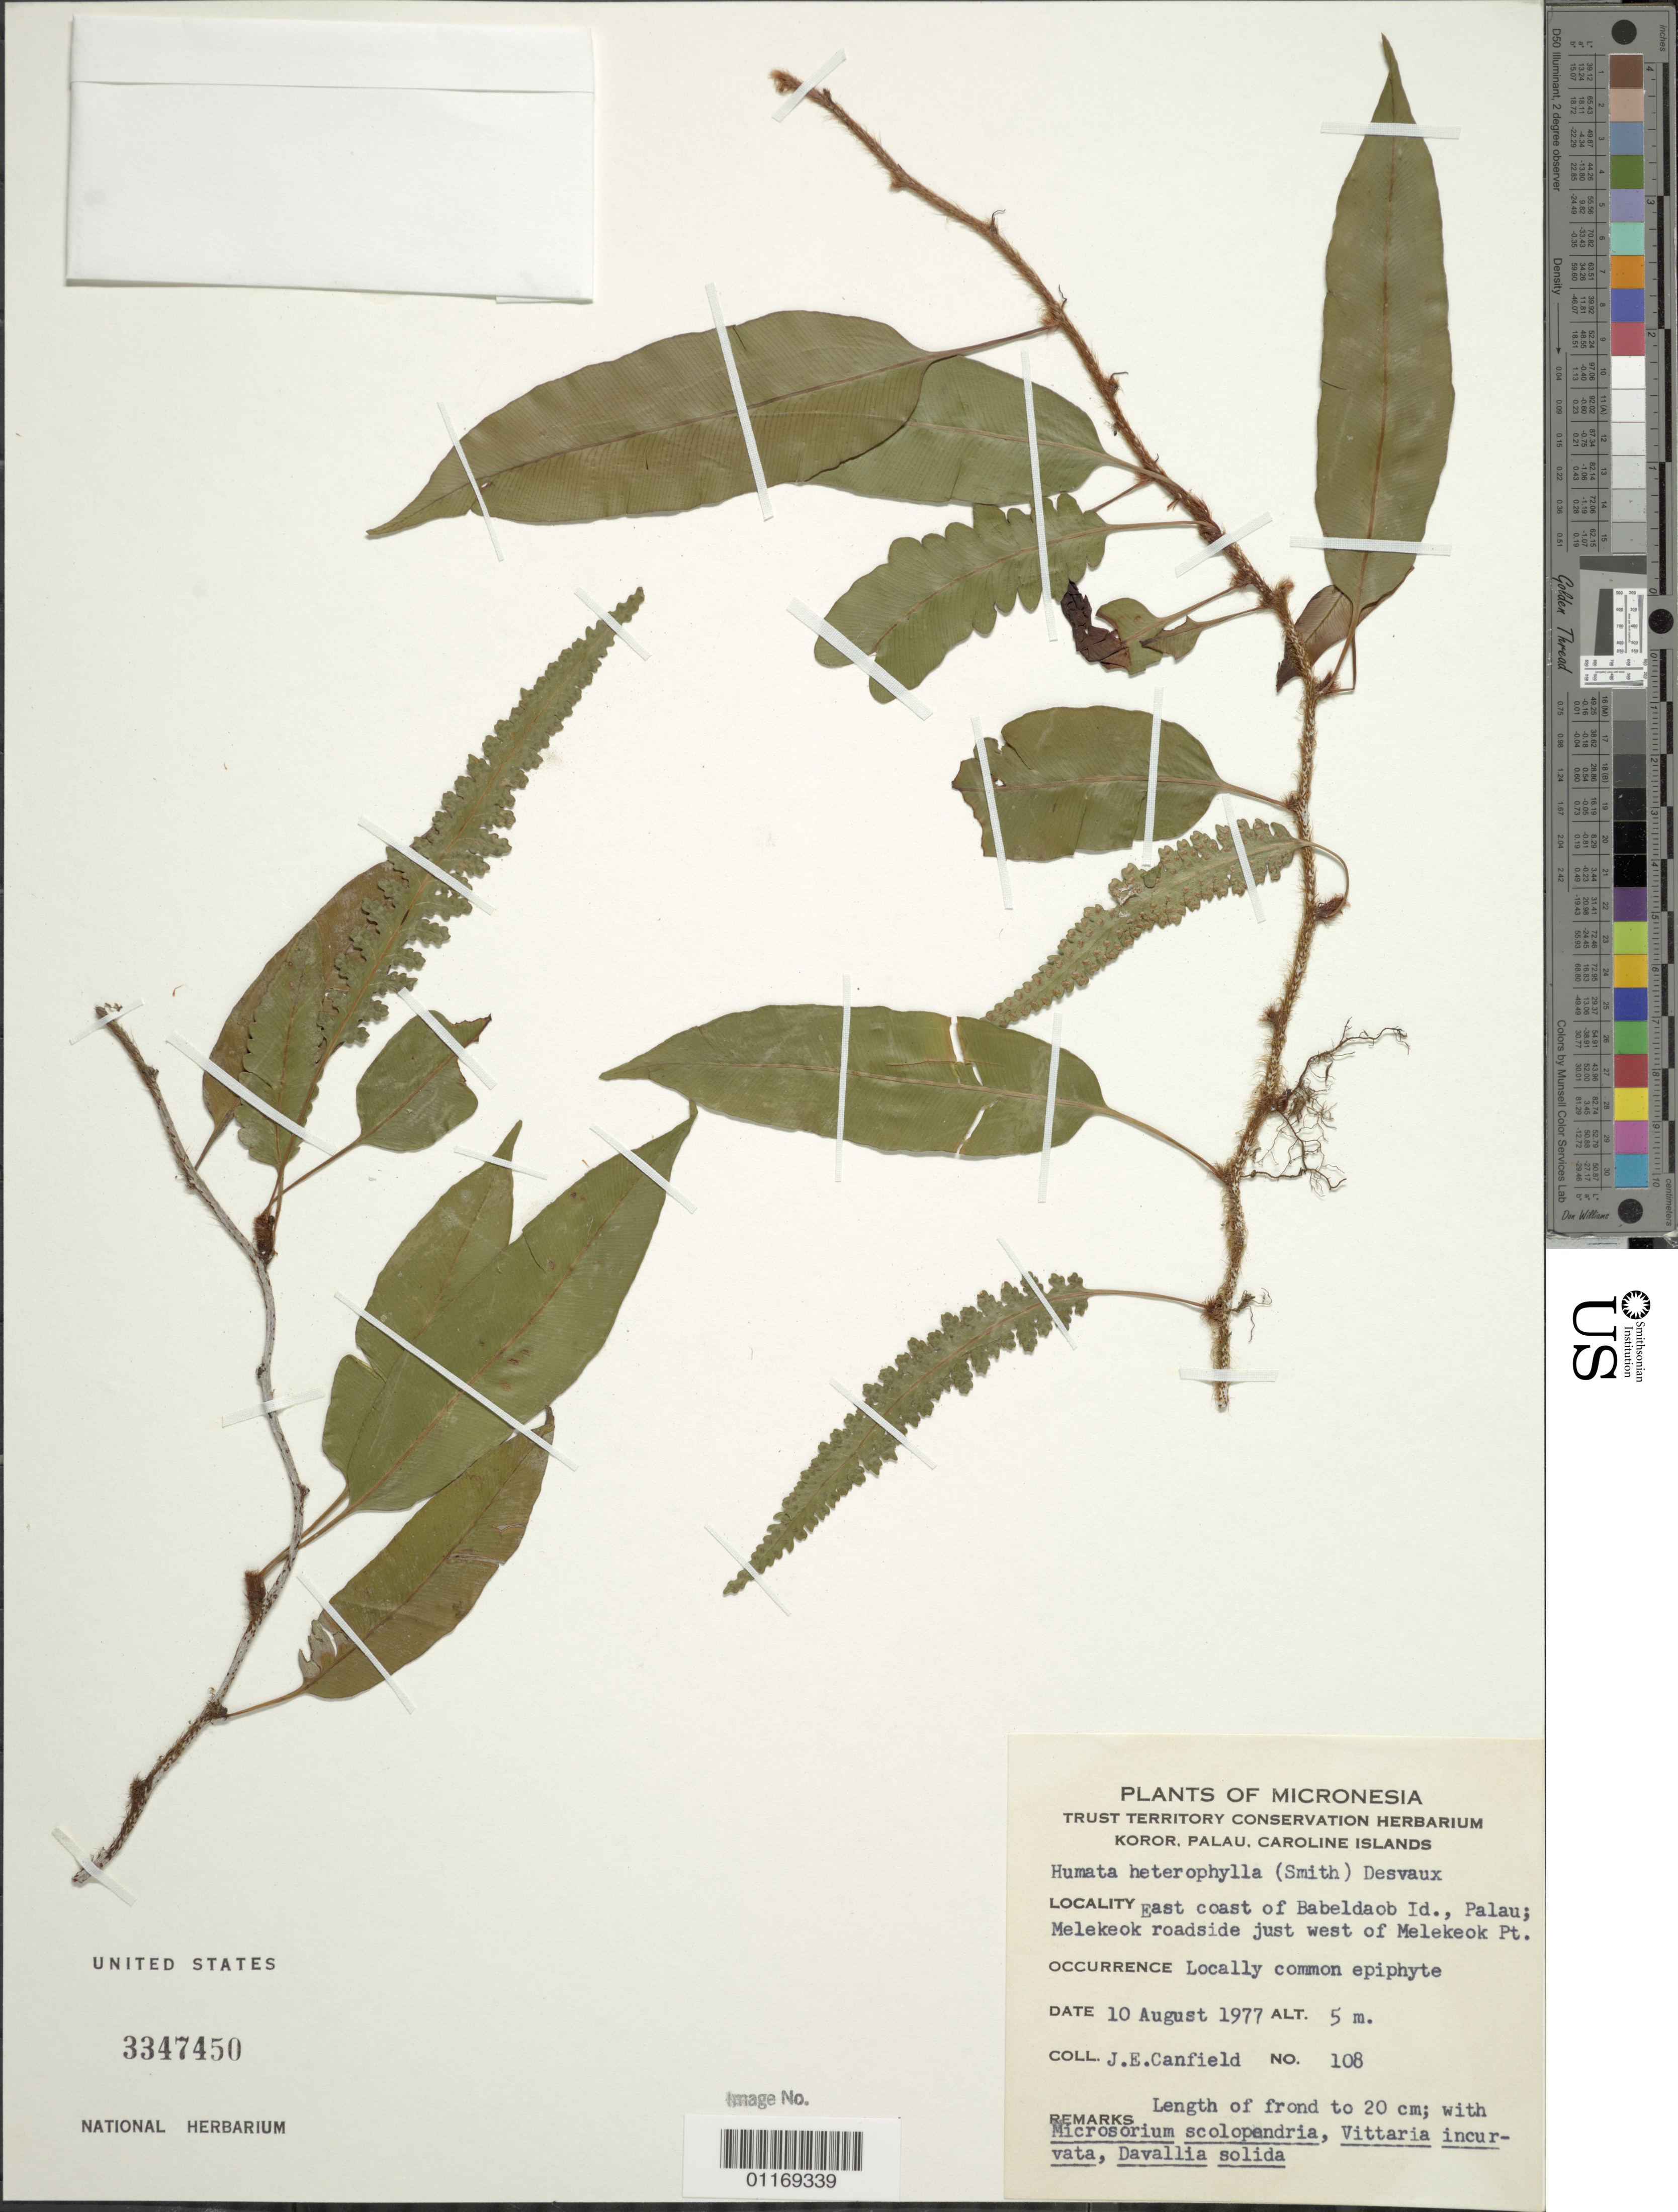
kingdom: Plantae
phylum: Tracheophyta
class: Polypodiopsida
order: Polypodiales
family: Davalliaceae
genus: Humata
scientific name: Humata heterophylla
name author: (Sm.) Desv.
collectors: J. E. Canfield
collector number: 108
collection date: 1977-08-10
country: Palau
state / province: Koror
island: Babeldaob [Babelthuap]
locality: East coast of Babeldaob Id., Palau; Melekeok roadside just west of Melekeok Pt.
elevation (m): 5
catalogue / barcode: US 3347450